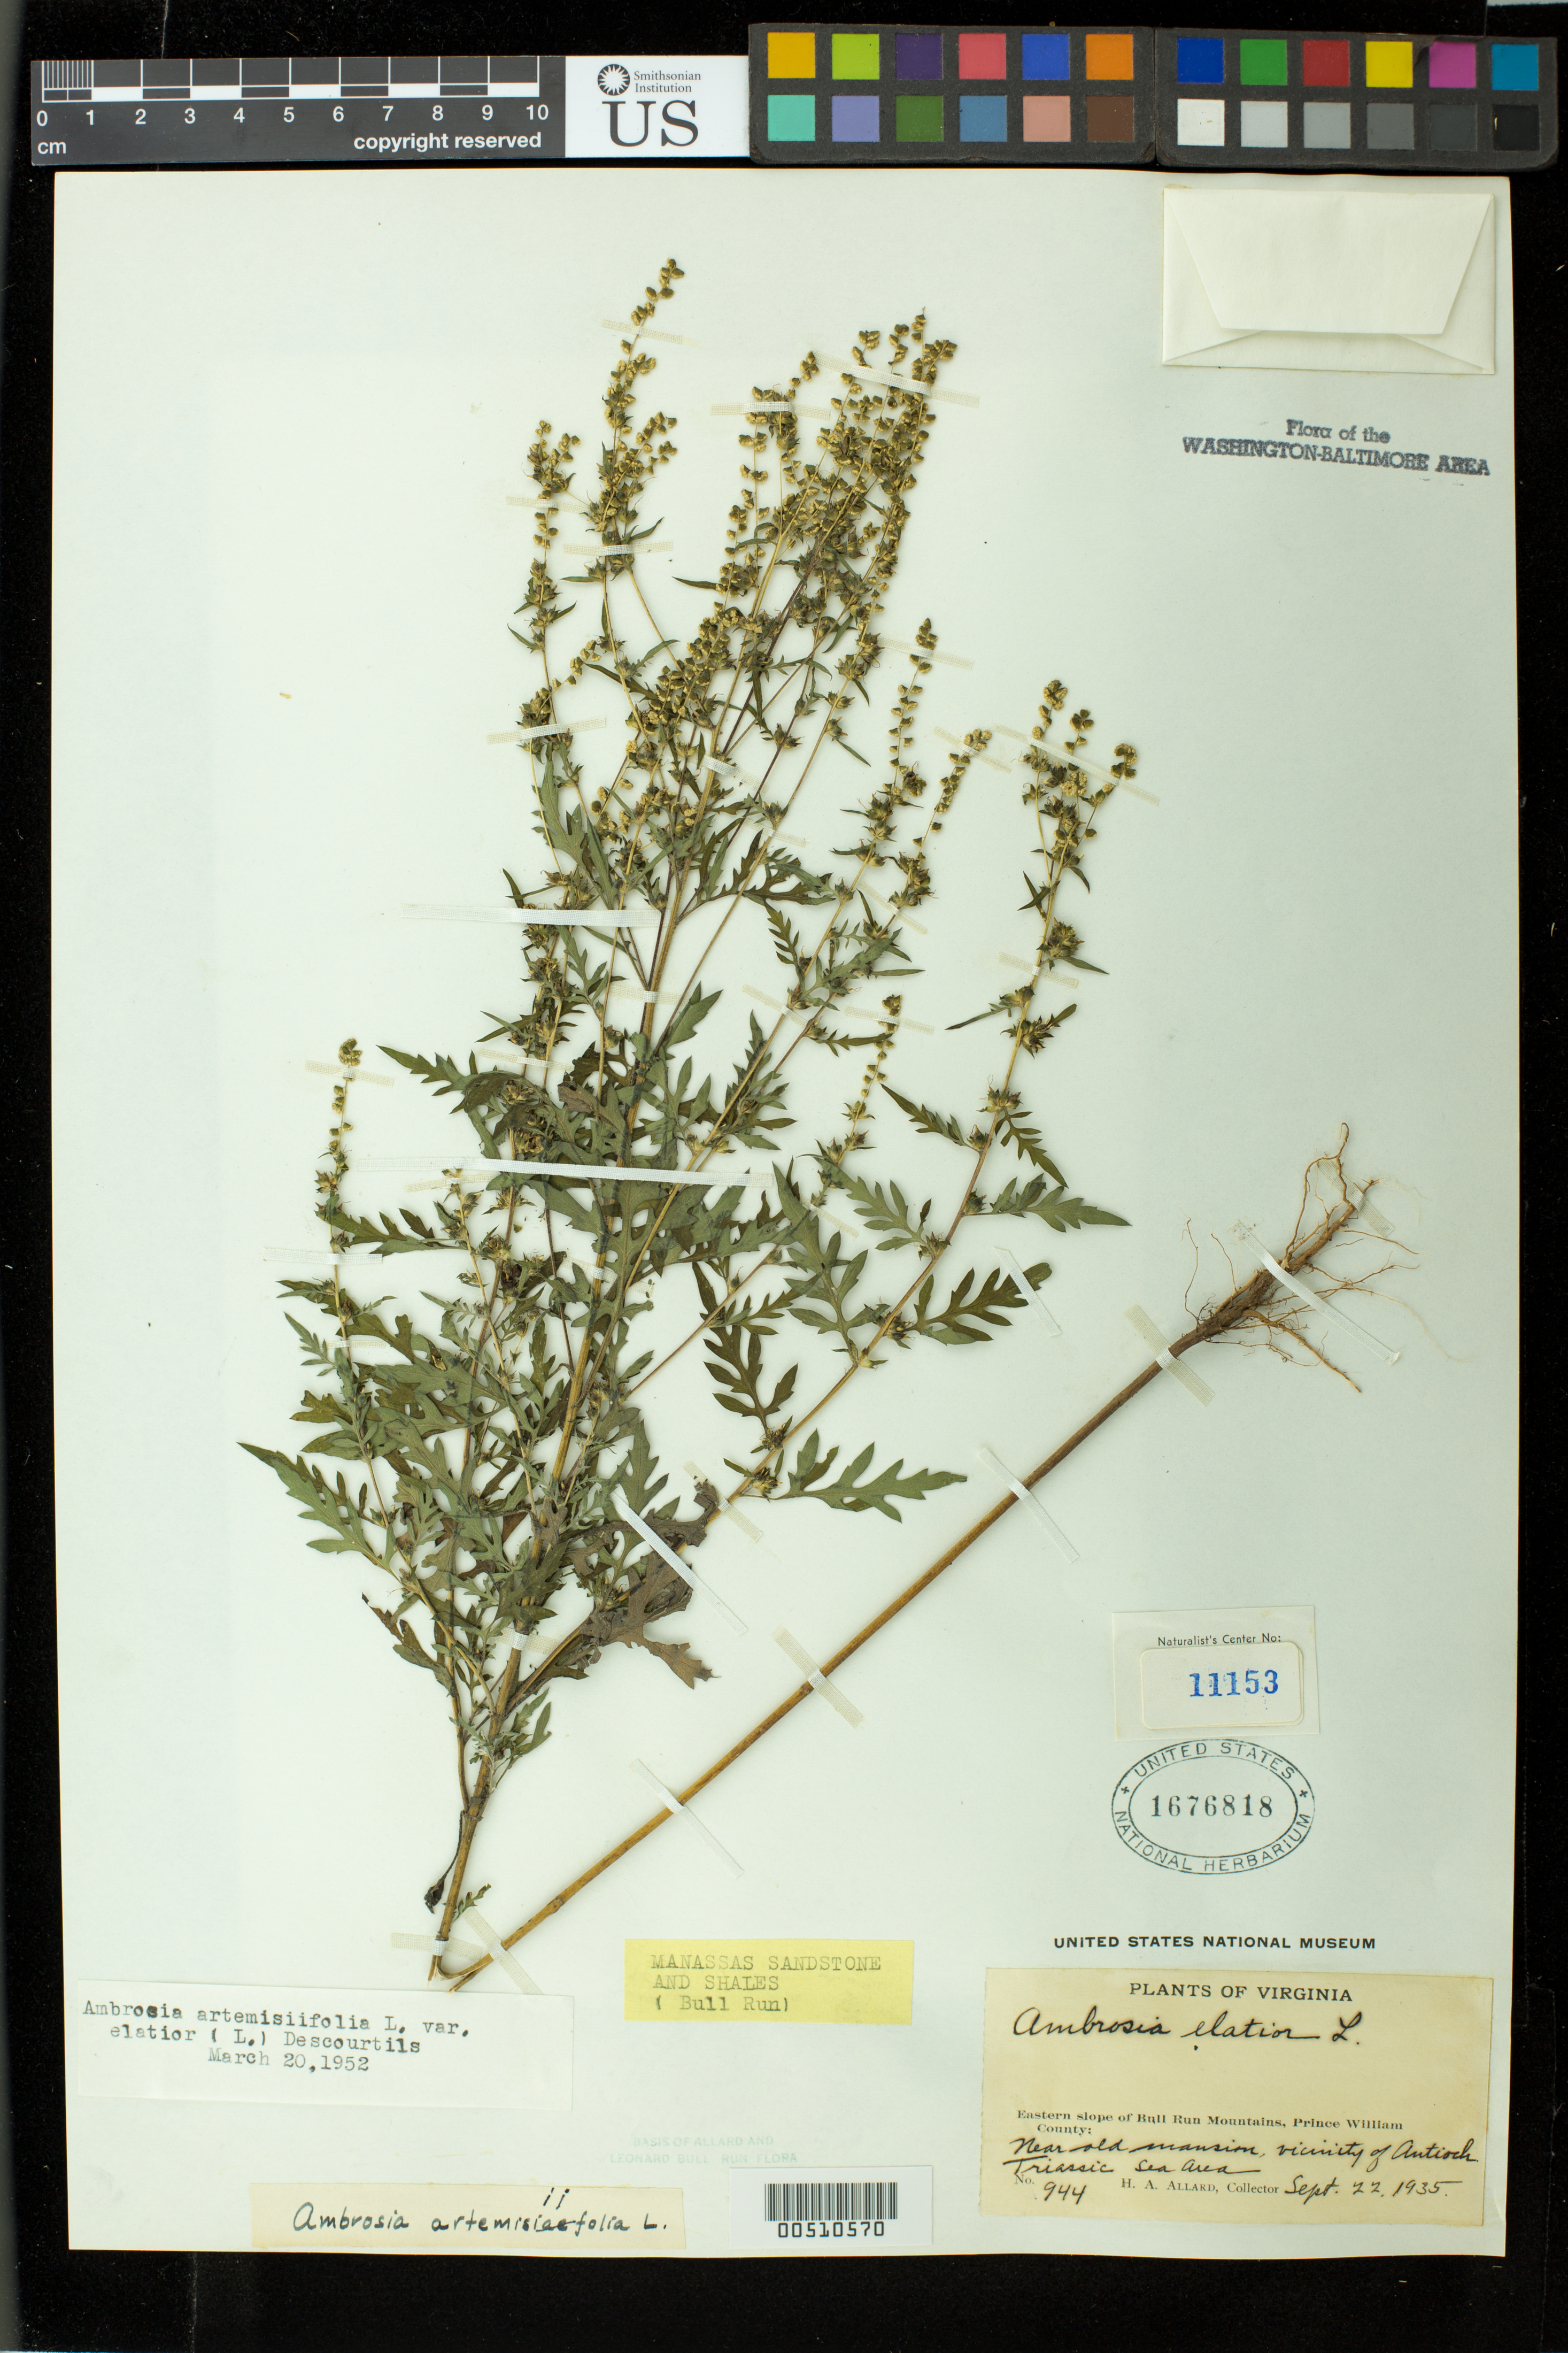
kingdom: Plantae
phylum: Tracheophyta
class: Magnoliopsida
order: Asterales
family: Asteraceae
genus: Ambrosia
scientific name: Ambrosia artemisiifolia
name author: L.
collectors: H. A. Allard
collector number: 944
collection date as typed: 22 Sep 1935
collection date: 1935-09-22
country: United States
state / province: Virginia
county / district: Prince William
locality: Near Old Mansion, near Antioch, east slope of Bull Run Mts. Bull Run Mts.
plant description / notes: Specimens returned from Naturalist Center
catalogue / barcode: US 1676818